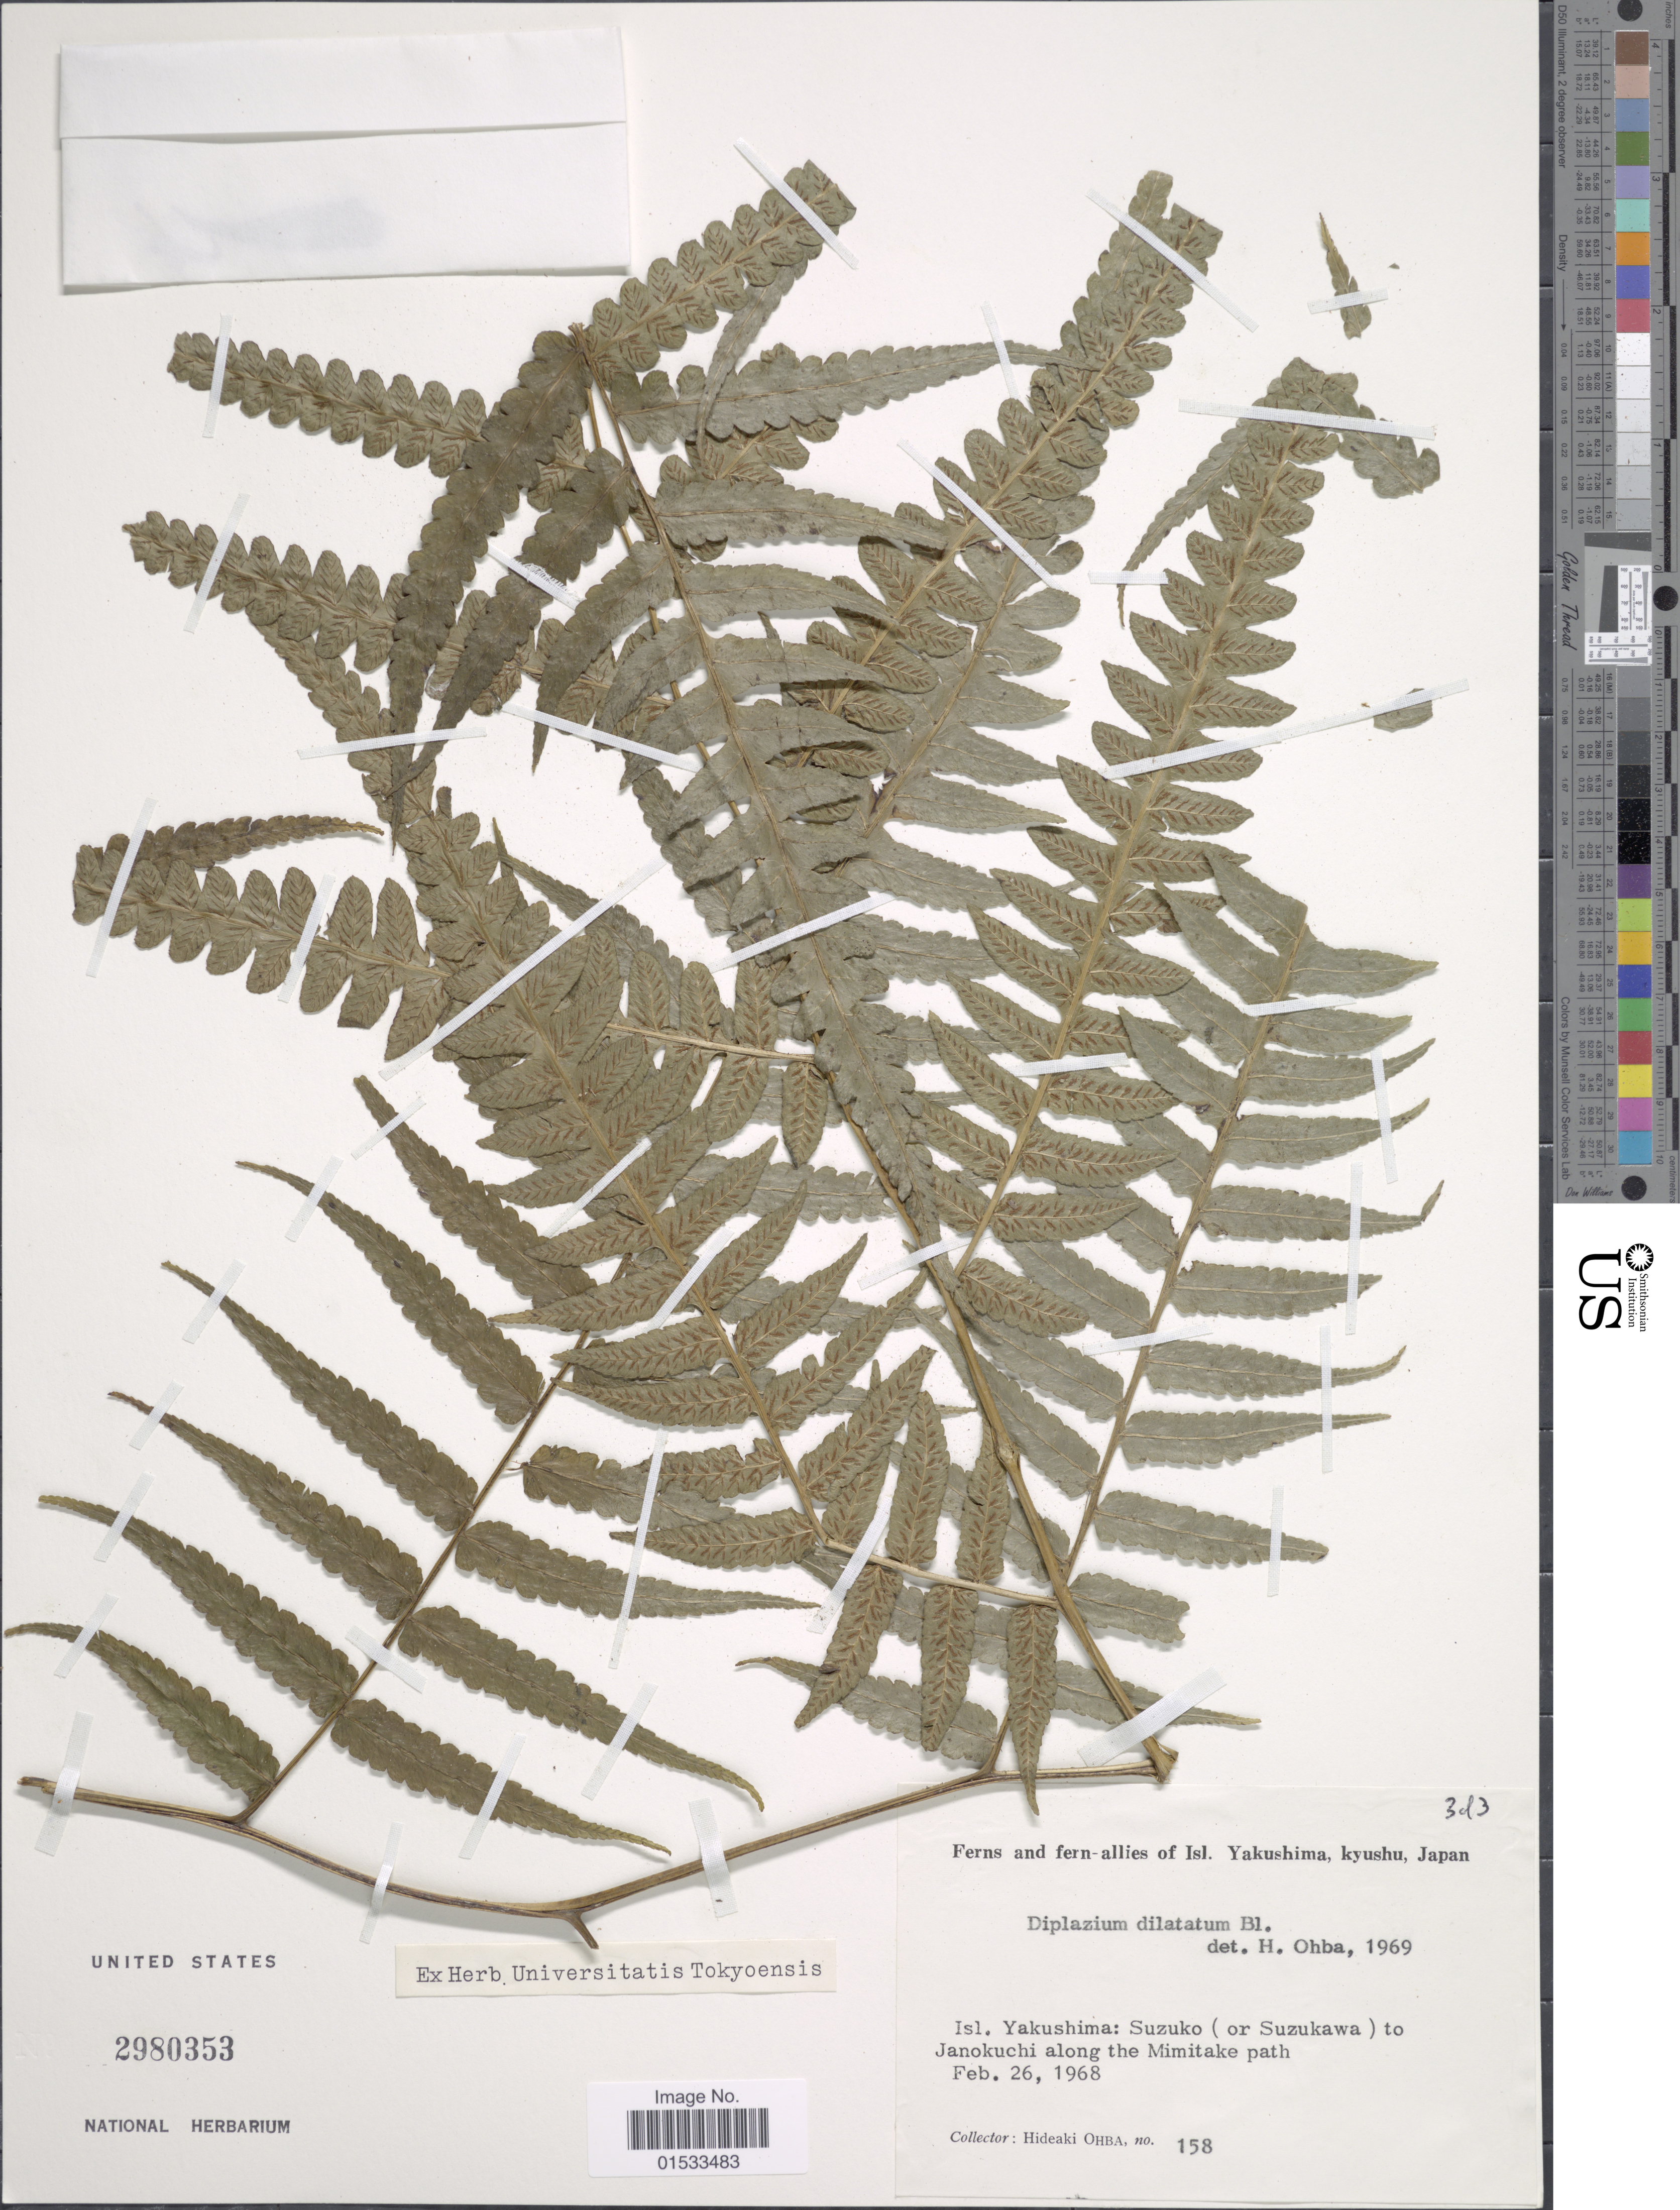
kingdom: Plantae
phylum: Tracheophyta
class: Polypodiopsida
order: Polypodiales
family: Athyriaceae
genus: Diplazium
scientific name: Diplazium dilatatum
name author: Blume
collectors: H. Ohba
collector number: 158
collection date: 1968-02-26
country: Japan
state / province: Kagosima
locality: Isl. Yakushima, Kyushu, Suzuko (or Suzukawa) to Janokuchi along the Mimitake path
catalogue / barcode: US 2980353